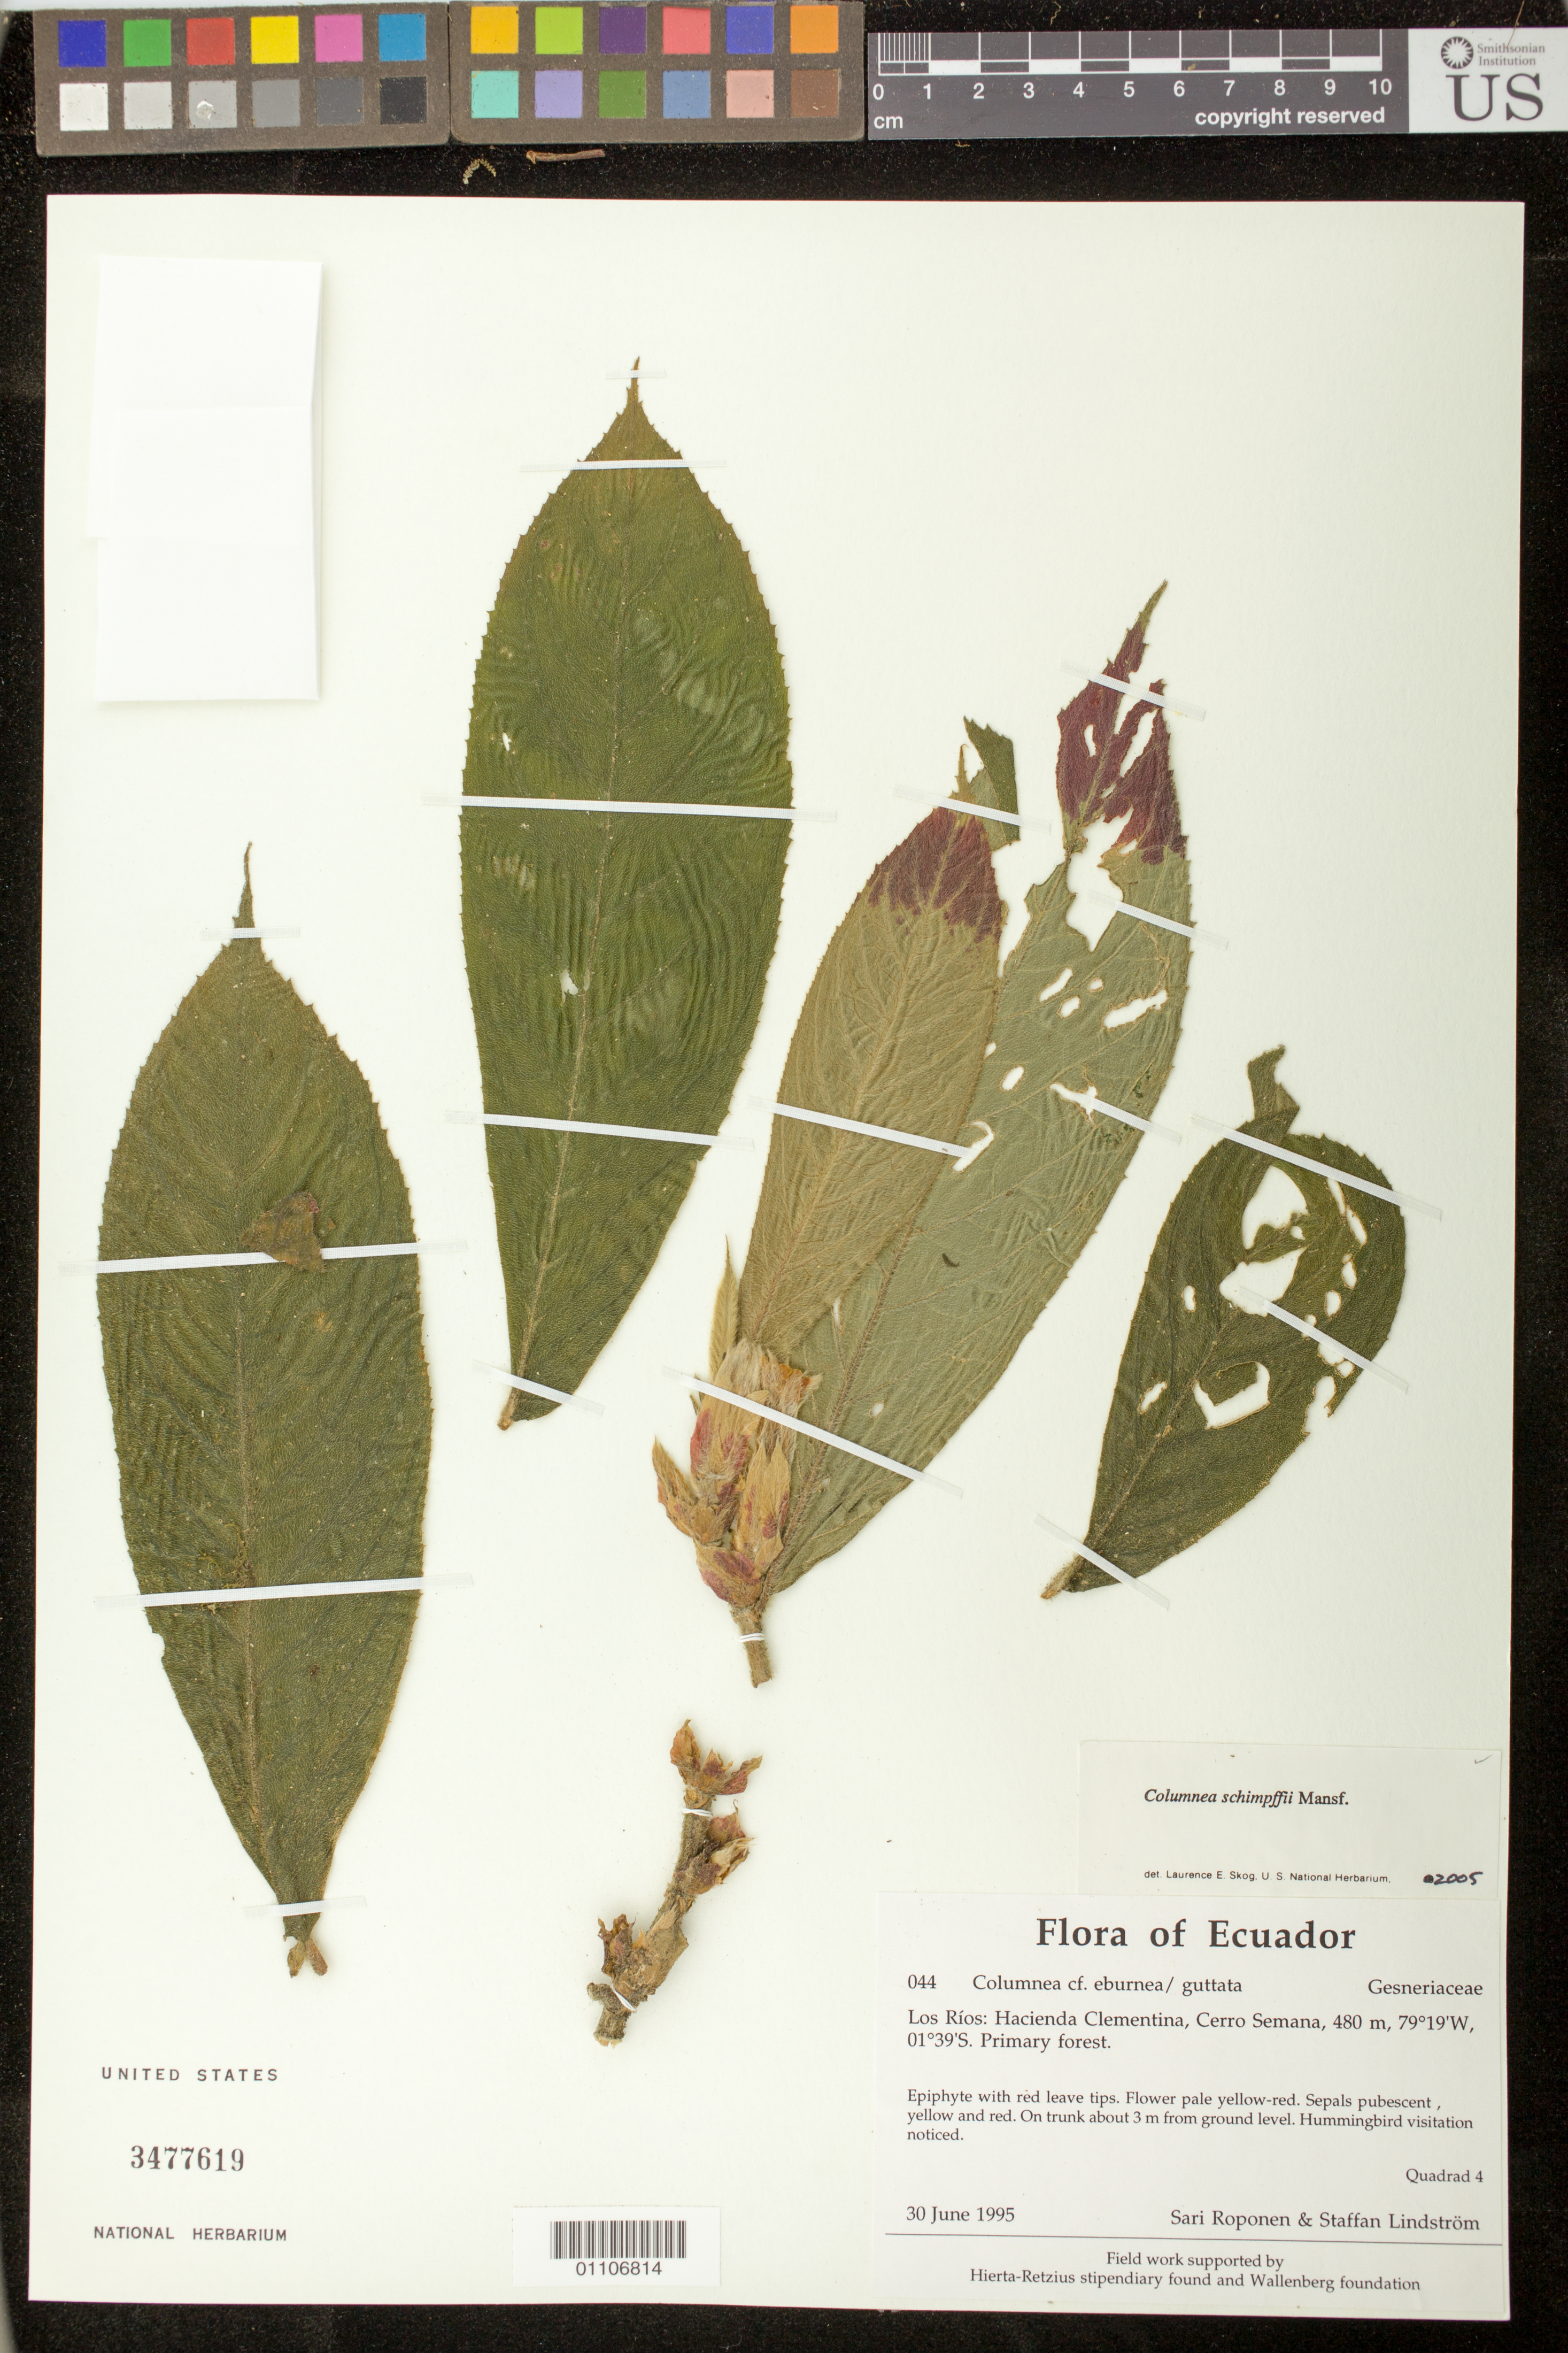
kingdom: Plantae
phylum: Tracheophyta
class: Magnoliopsida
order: Lamiales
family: Gesneriaceae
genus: Columnea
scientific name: Columnea schimpffii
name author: Mansf.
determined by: Skog, Laurence E.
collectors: S. Roponen & S. Lindstrom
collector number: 44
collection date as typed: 30 Jun 1995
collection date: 1995-06-30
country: Ecuador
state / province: Los Rios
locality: Hacienda Clementina, Cerro Semana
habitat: Primary forest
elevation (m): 480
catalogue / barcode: US 3477619